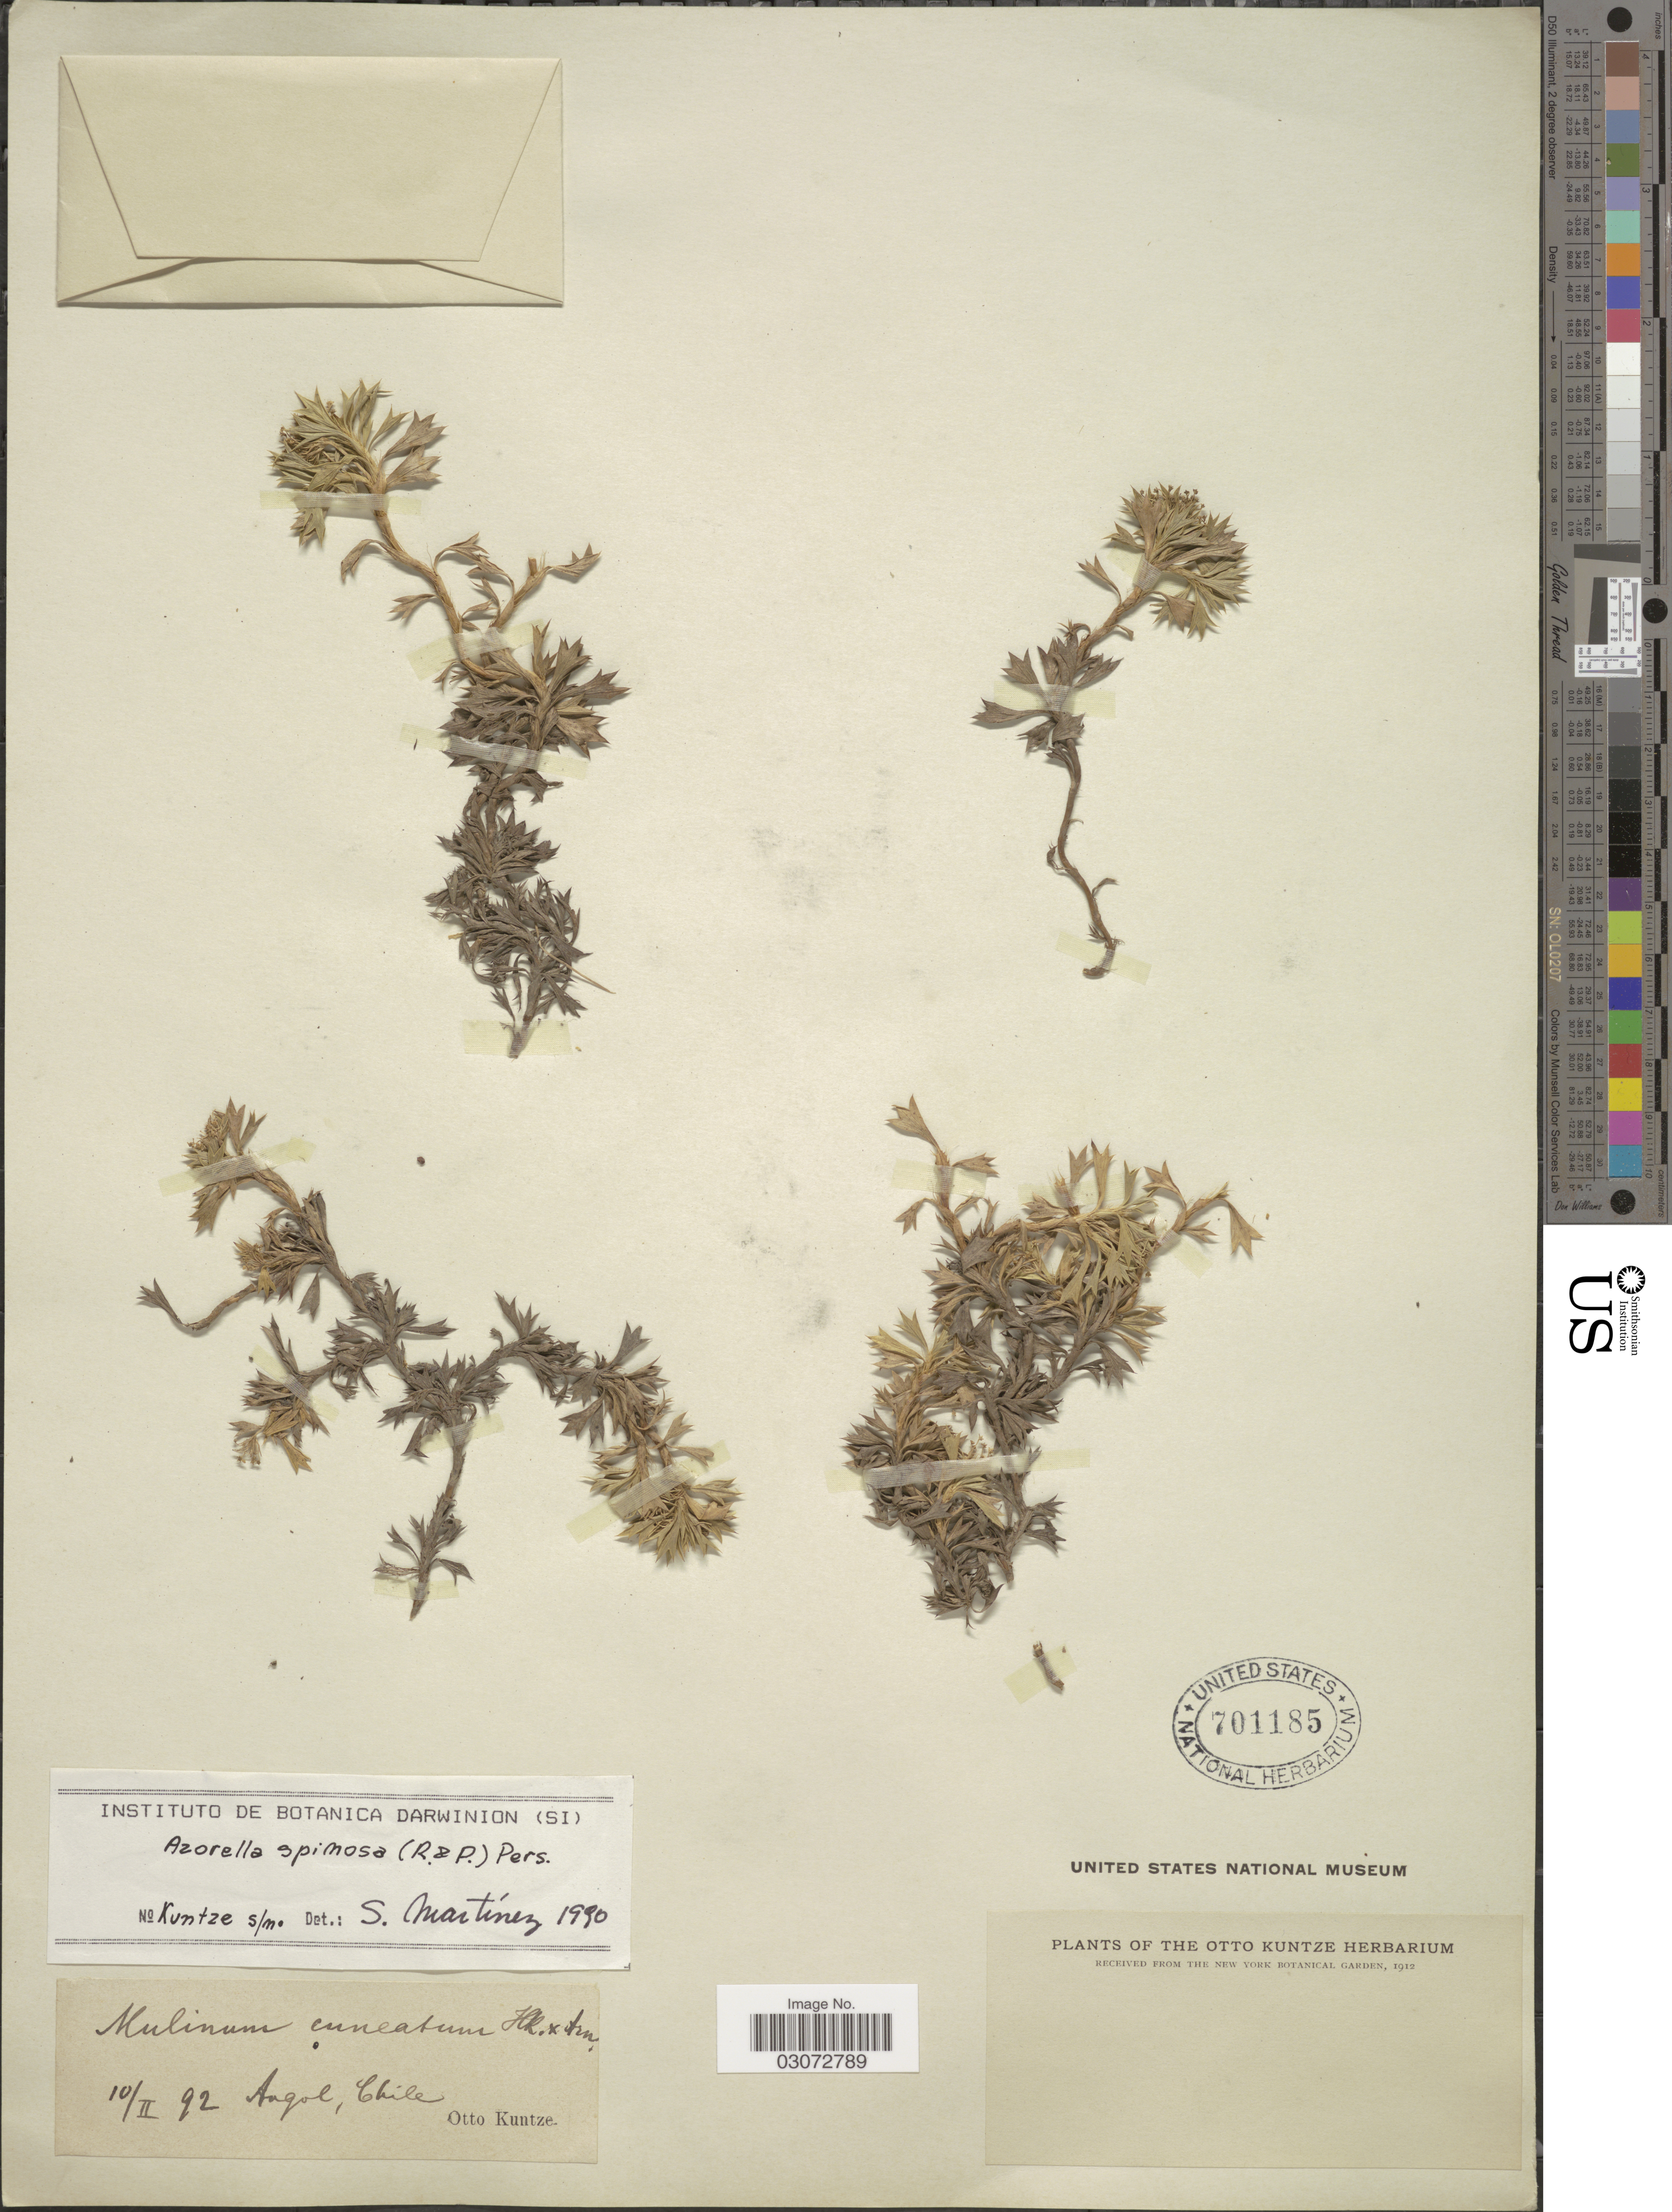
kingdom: Plantae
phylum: Tracheophyta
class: Magnoliopsida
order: Apiales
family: Apiaceae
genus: Azorella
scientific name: Azorella spinosa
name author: (Ruiz & Pav.) Pers.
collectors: C.E.O. Kuntze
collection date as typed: Transcribed d/m/y: 10/2/92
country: Chile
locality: Angol.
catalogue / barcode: US 701185